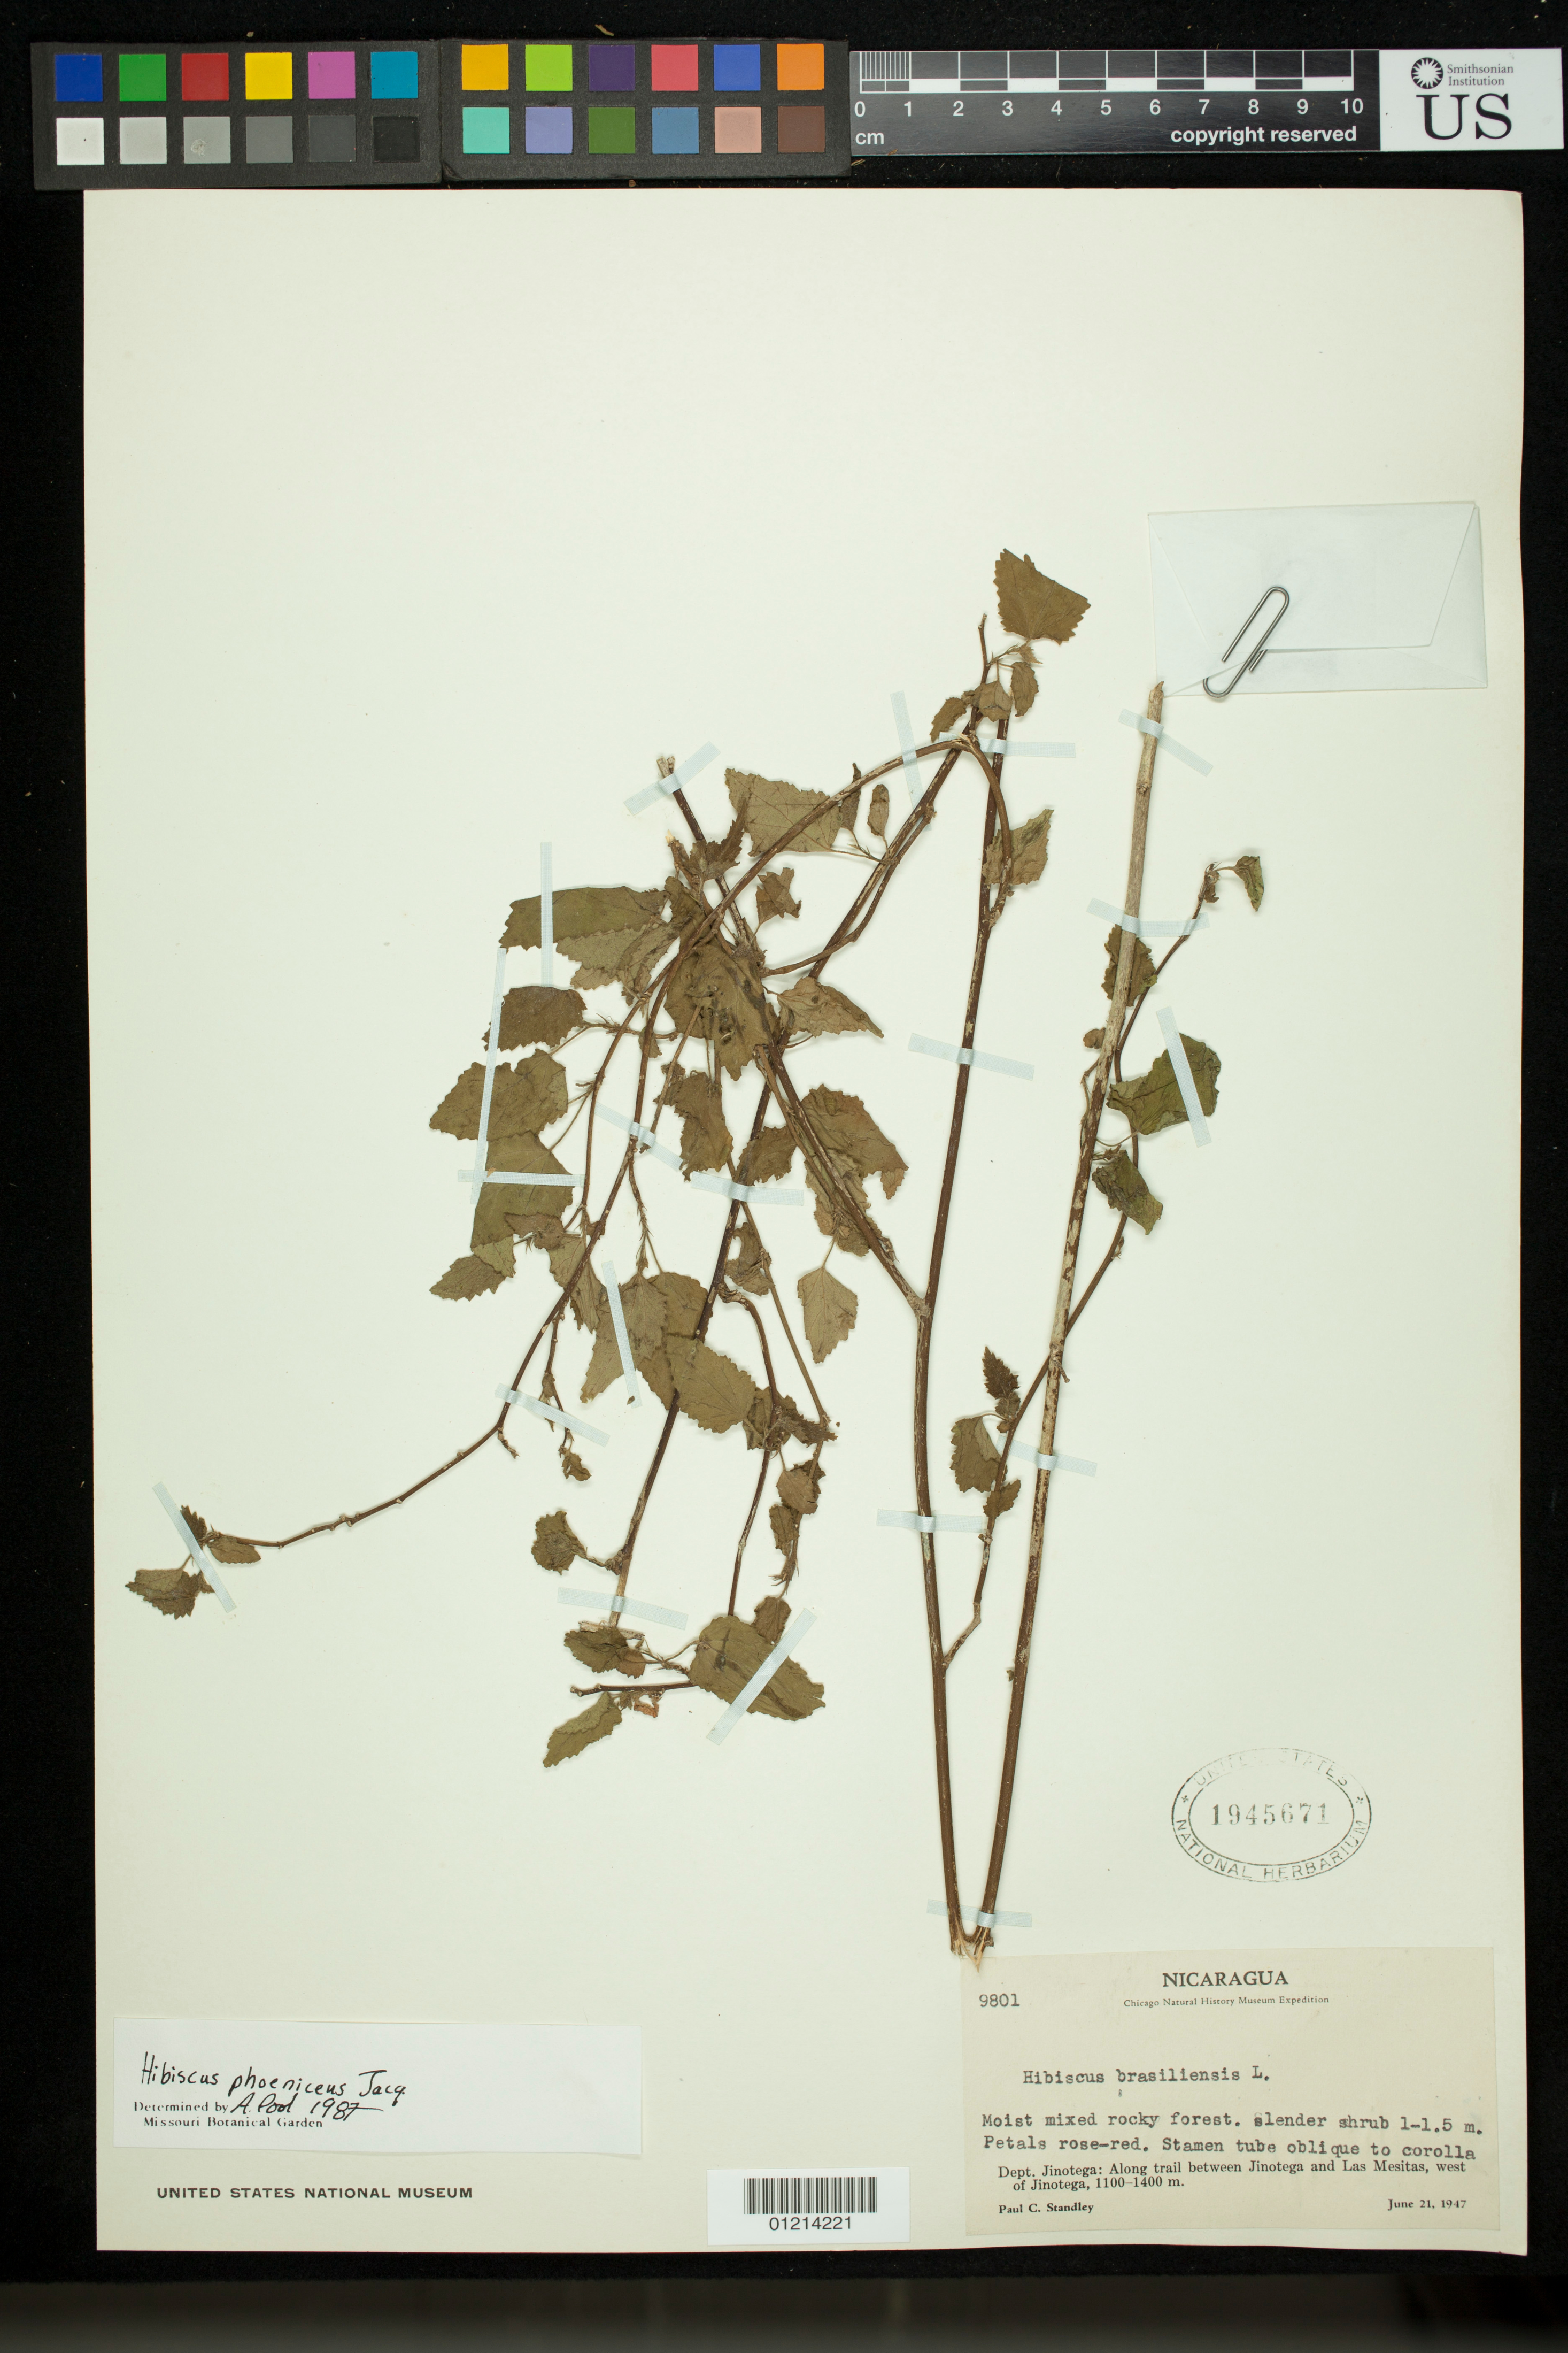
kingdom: Plantae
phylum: Tracheophyta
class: Magnoliopsida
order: Malvales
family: Malvaceae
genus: Hibiscus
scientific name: Hibiscus phoeniceus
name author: Jacq.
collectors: P. C. Standley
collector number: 9801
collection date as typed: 6/21/1947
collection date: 1947-06-21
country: Nicaragua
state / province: Jinotega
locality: Moist mixed rocky forest. Dept. Jinotega: Along trail between Jinotega and Las Mesitas, west of Jinotega.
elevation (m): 1100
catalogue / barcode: US 1945671